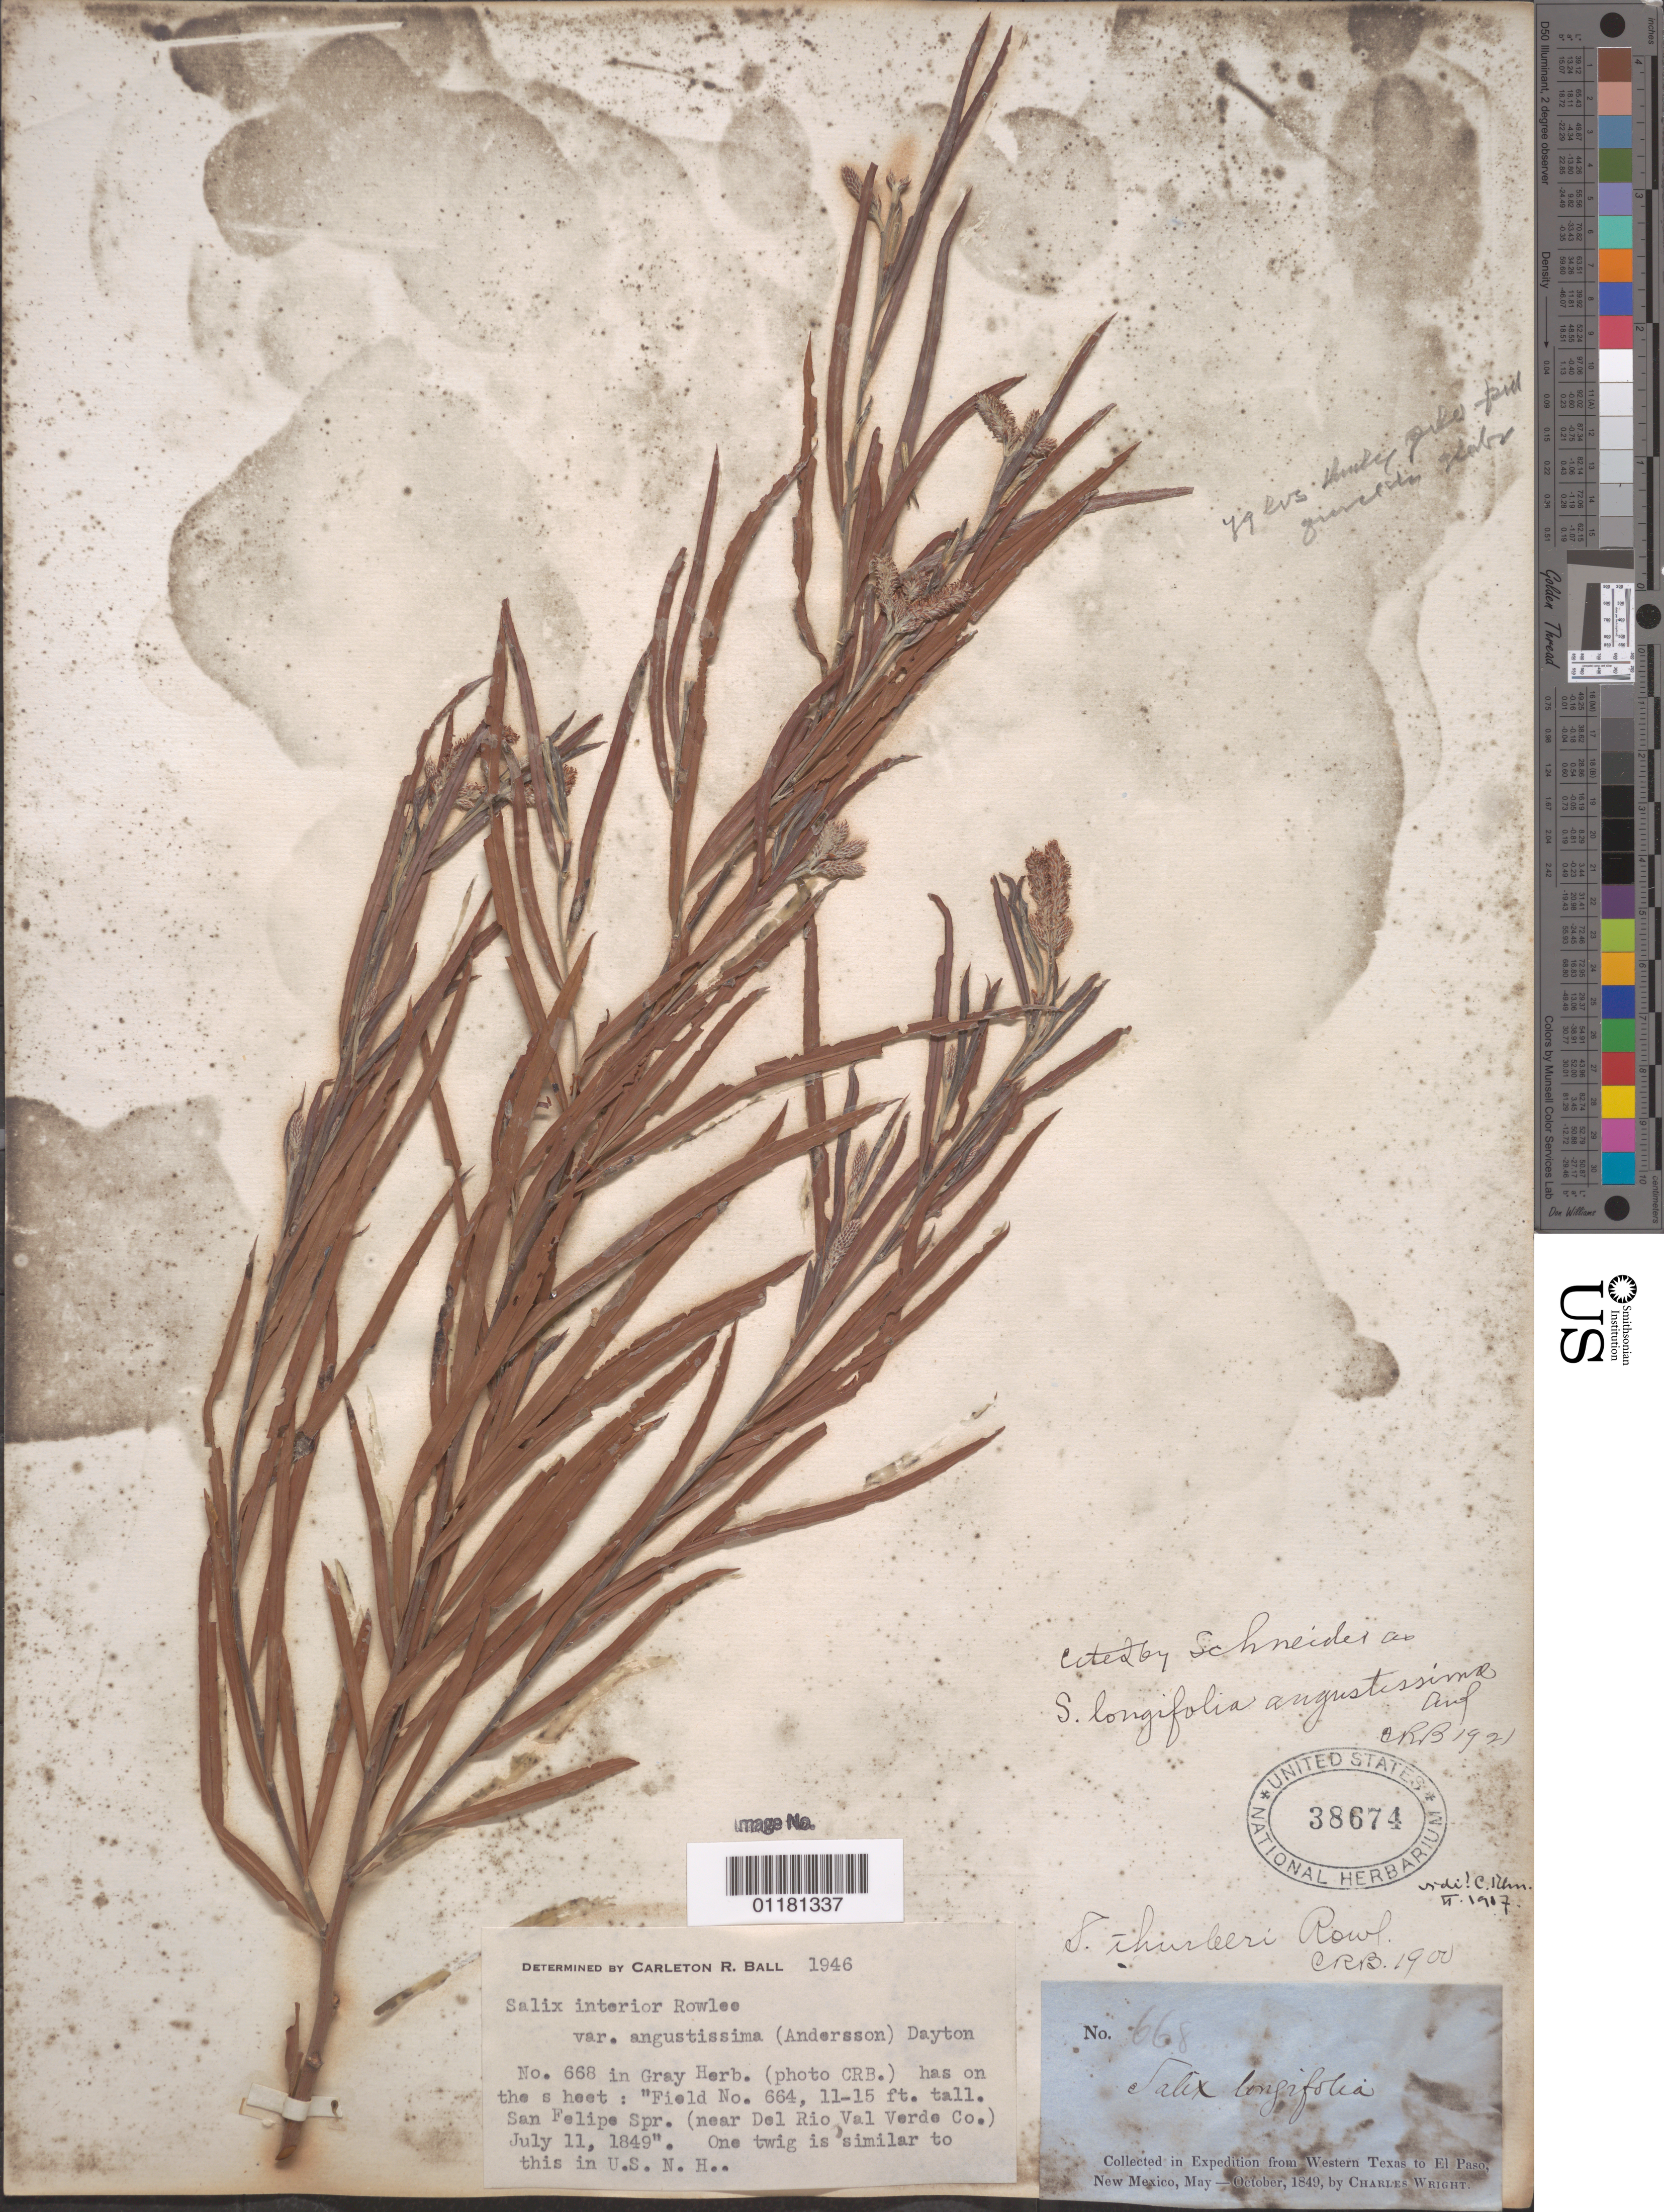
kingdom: Plantae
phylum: Tracheophyta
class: Magnoliopsida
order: Malpighiales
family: Salicaceae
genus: Salix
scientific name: Salix interior var. angustissima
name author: (Andersson) Dayton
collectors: C. Wright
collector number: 668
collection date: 1849-05/1849-10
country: United States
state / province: New Mexico / Texas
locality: Western Texas to El Paso.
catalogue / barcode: US 38674